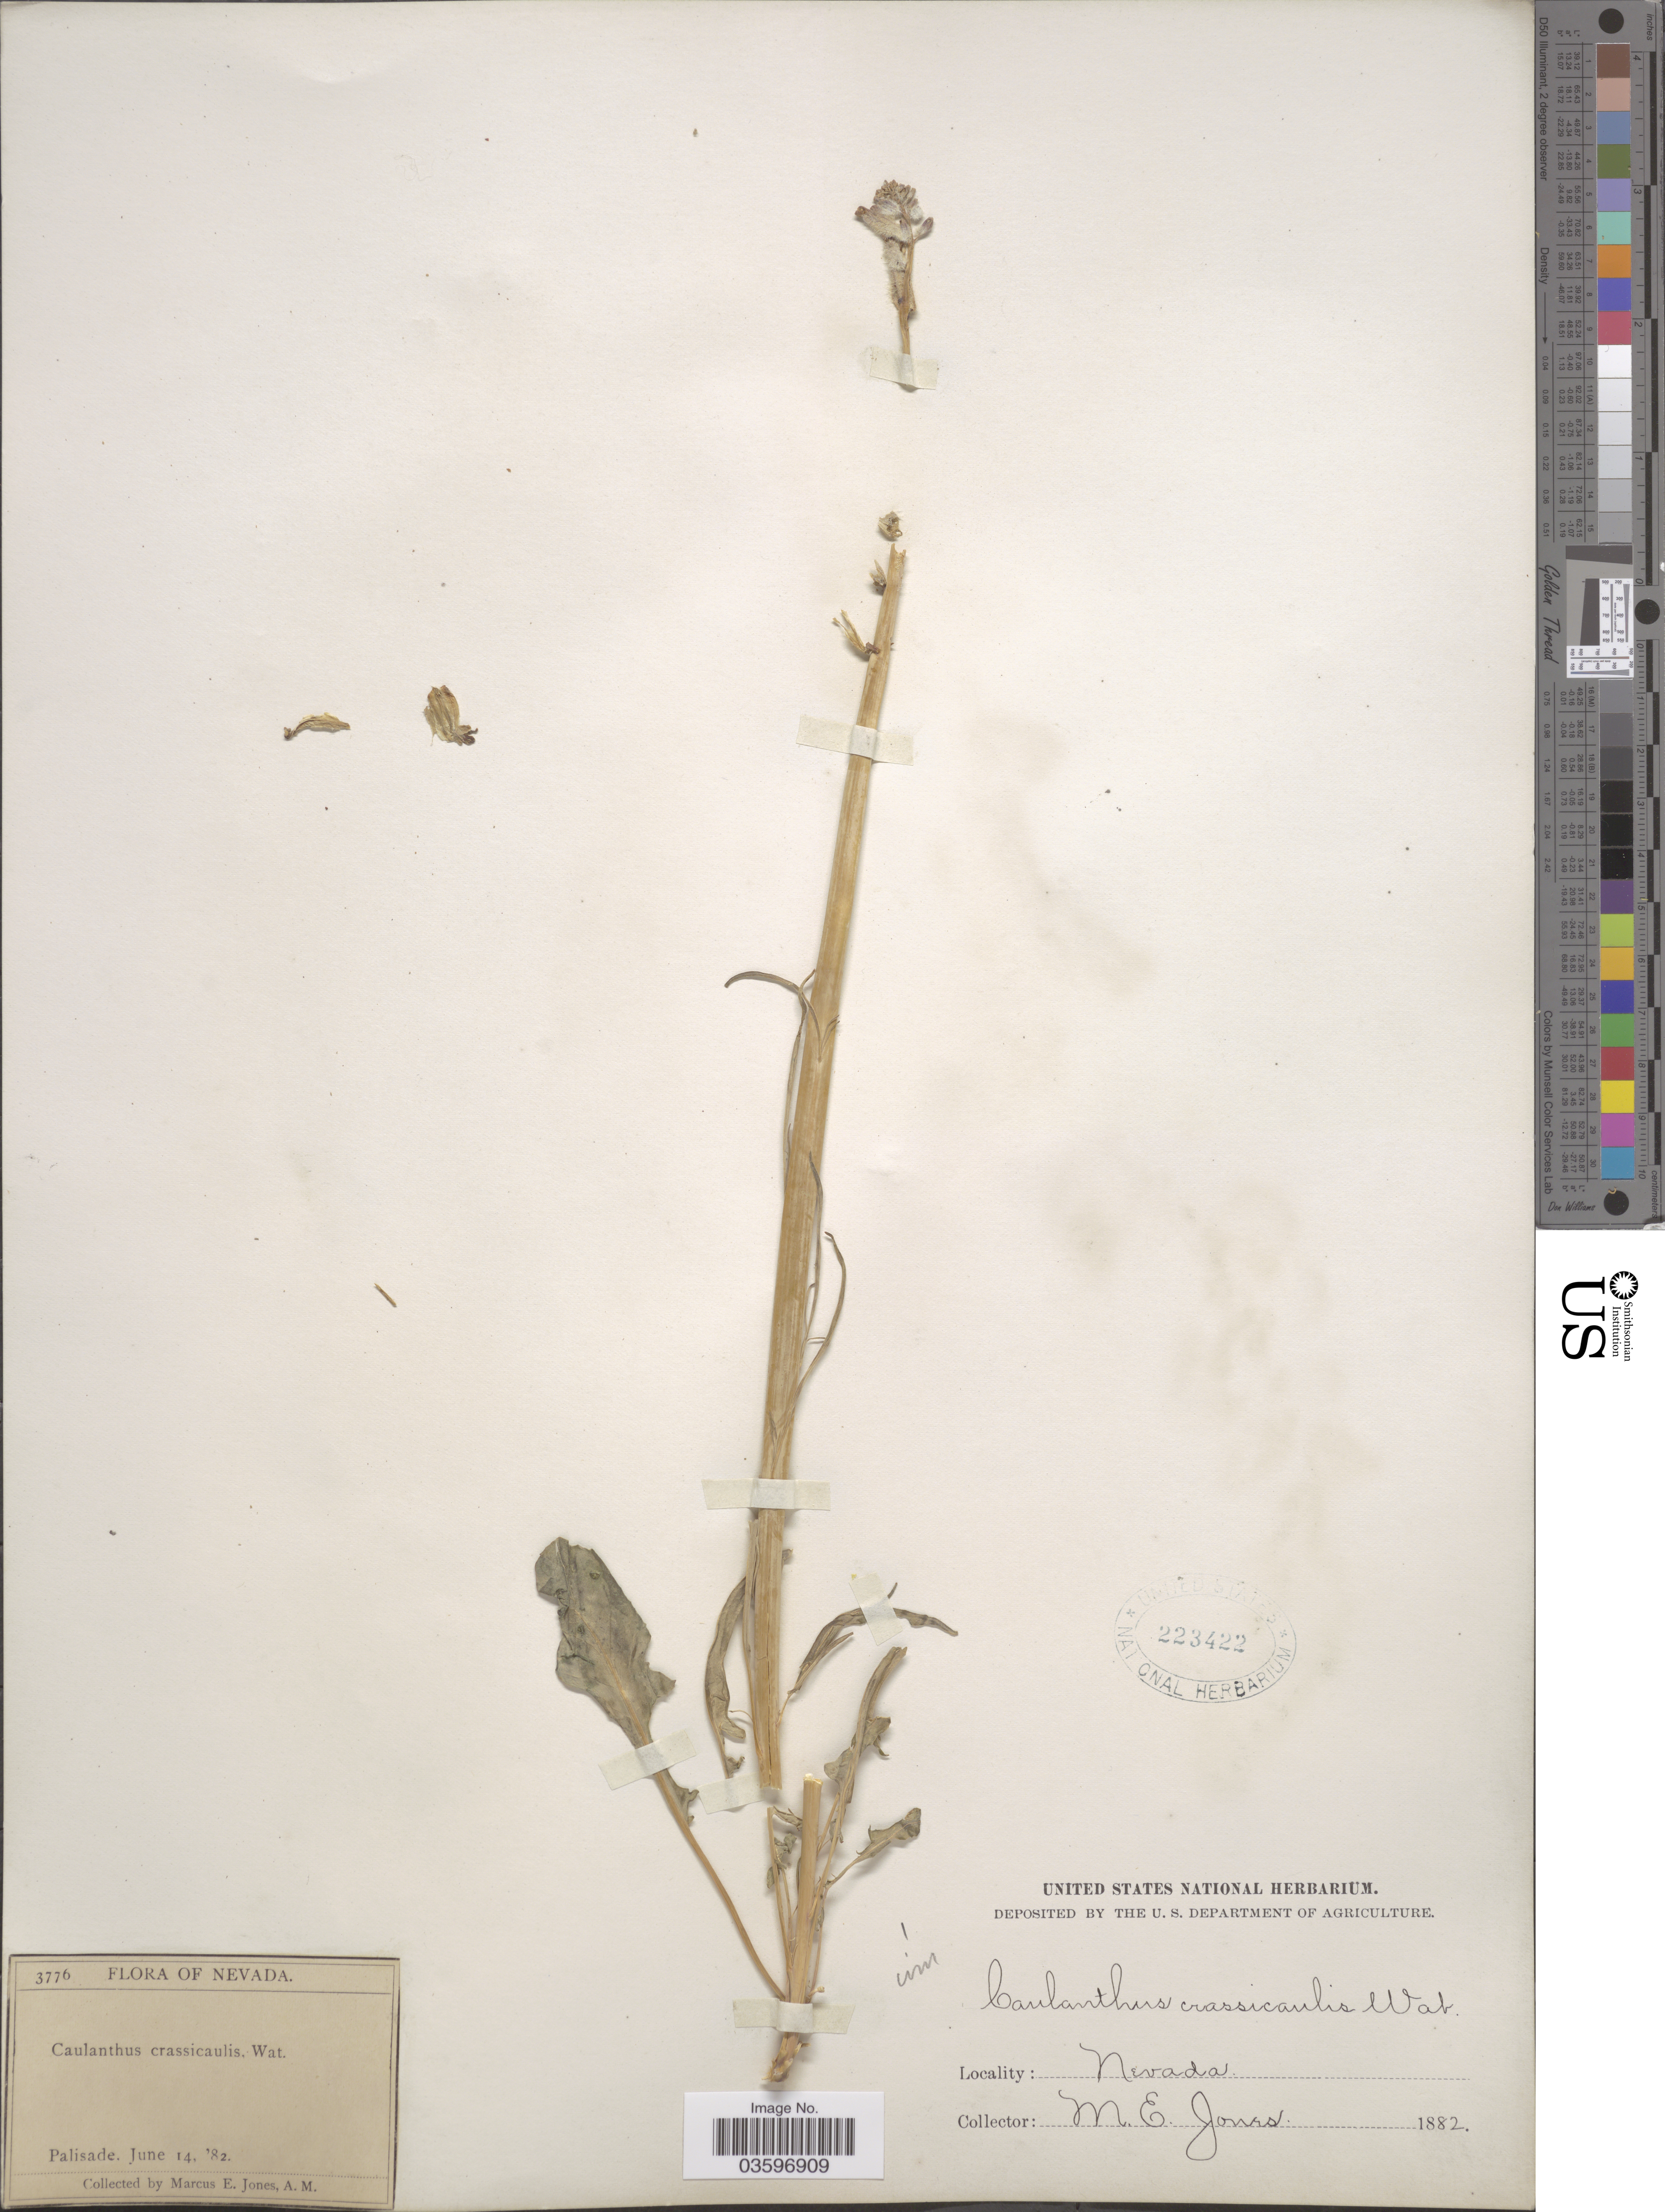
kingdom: Plantae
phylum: Tracheophyta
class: Magnoliopsida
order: Brassicales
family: Brassicaceae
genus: Caulanthus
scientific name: Caulanthus crassicaulis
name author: S. Watson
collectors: M. E. Jones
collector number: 3776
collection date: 1882-06-14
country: United States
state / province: Nevada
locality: Palisade.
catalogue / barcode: US 223422